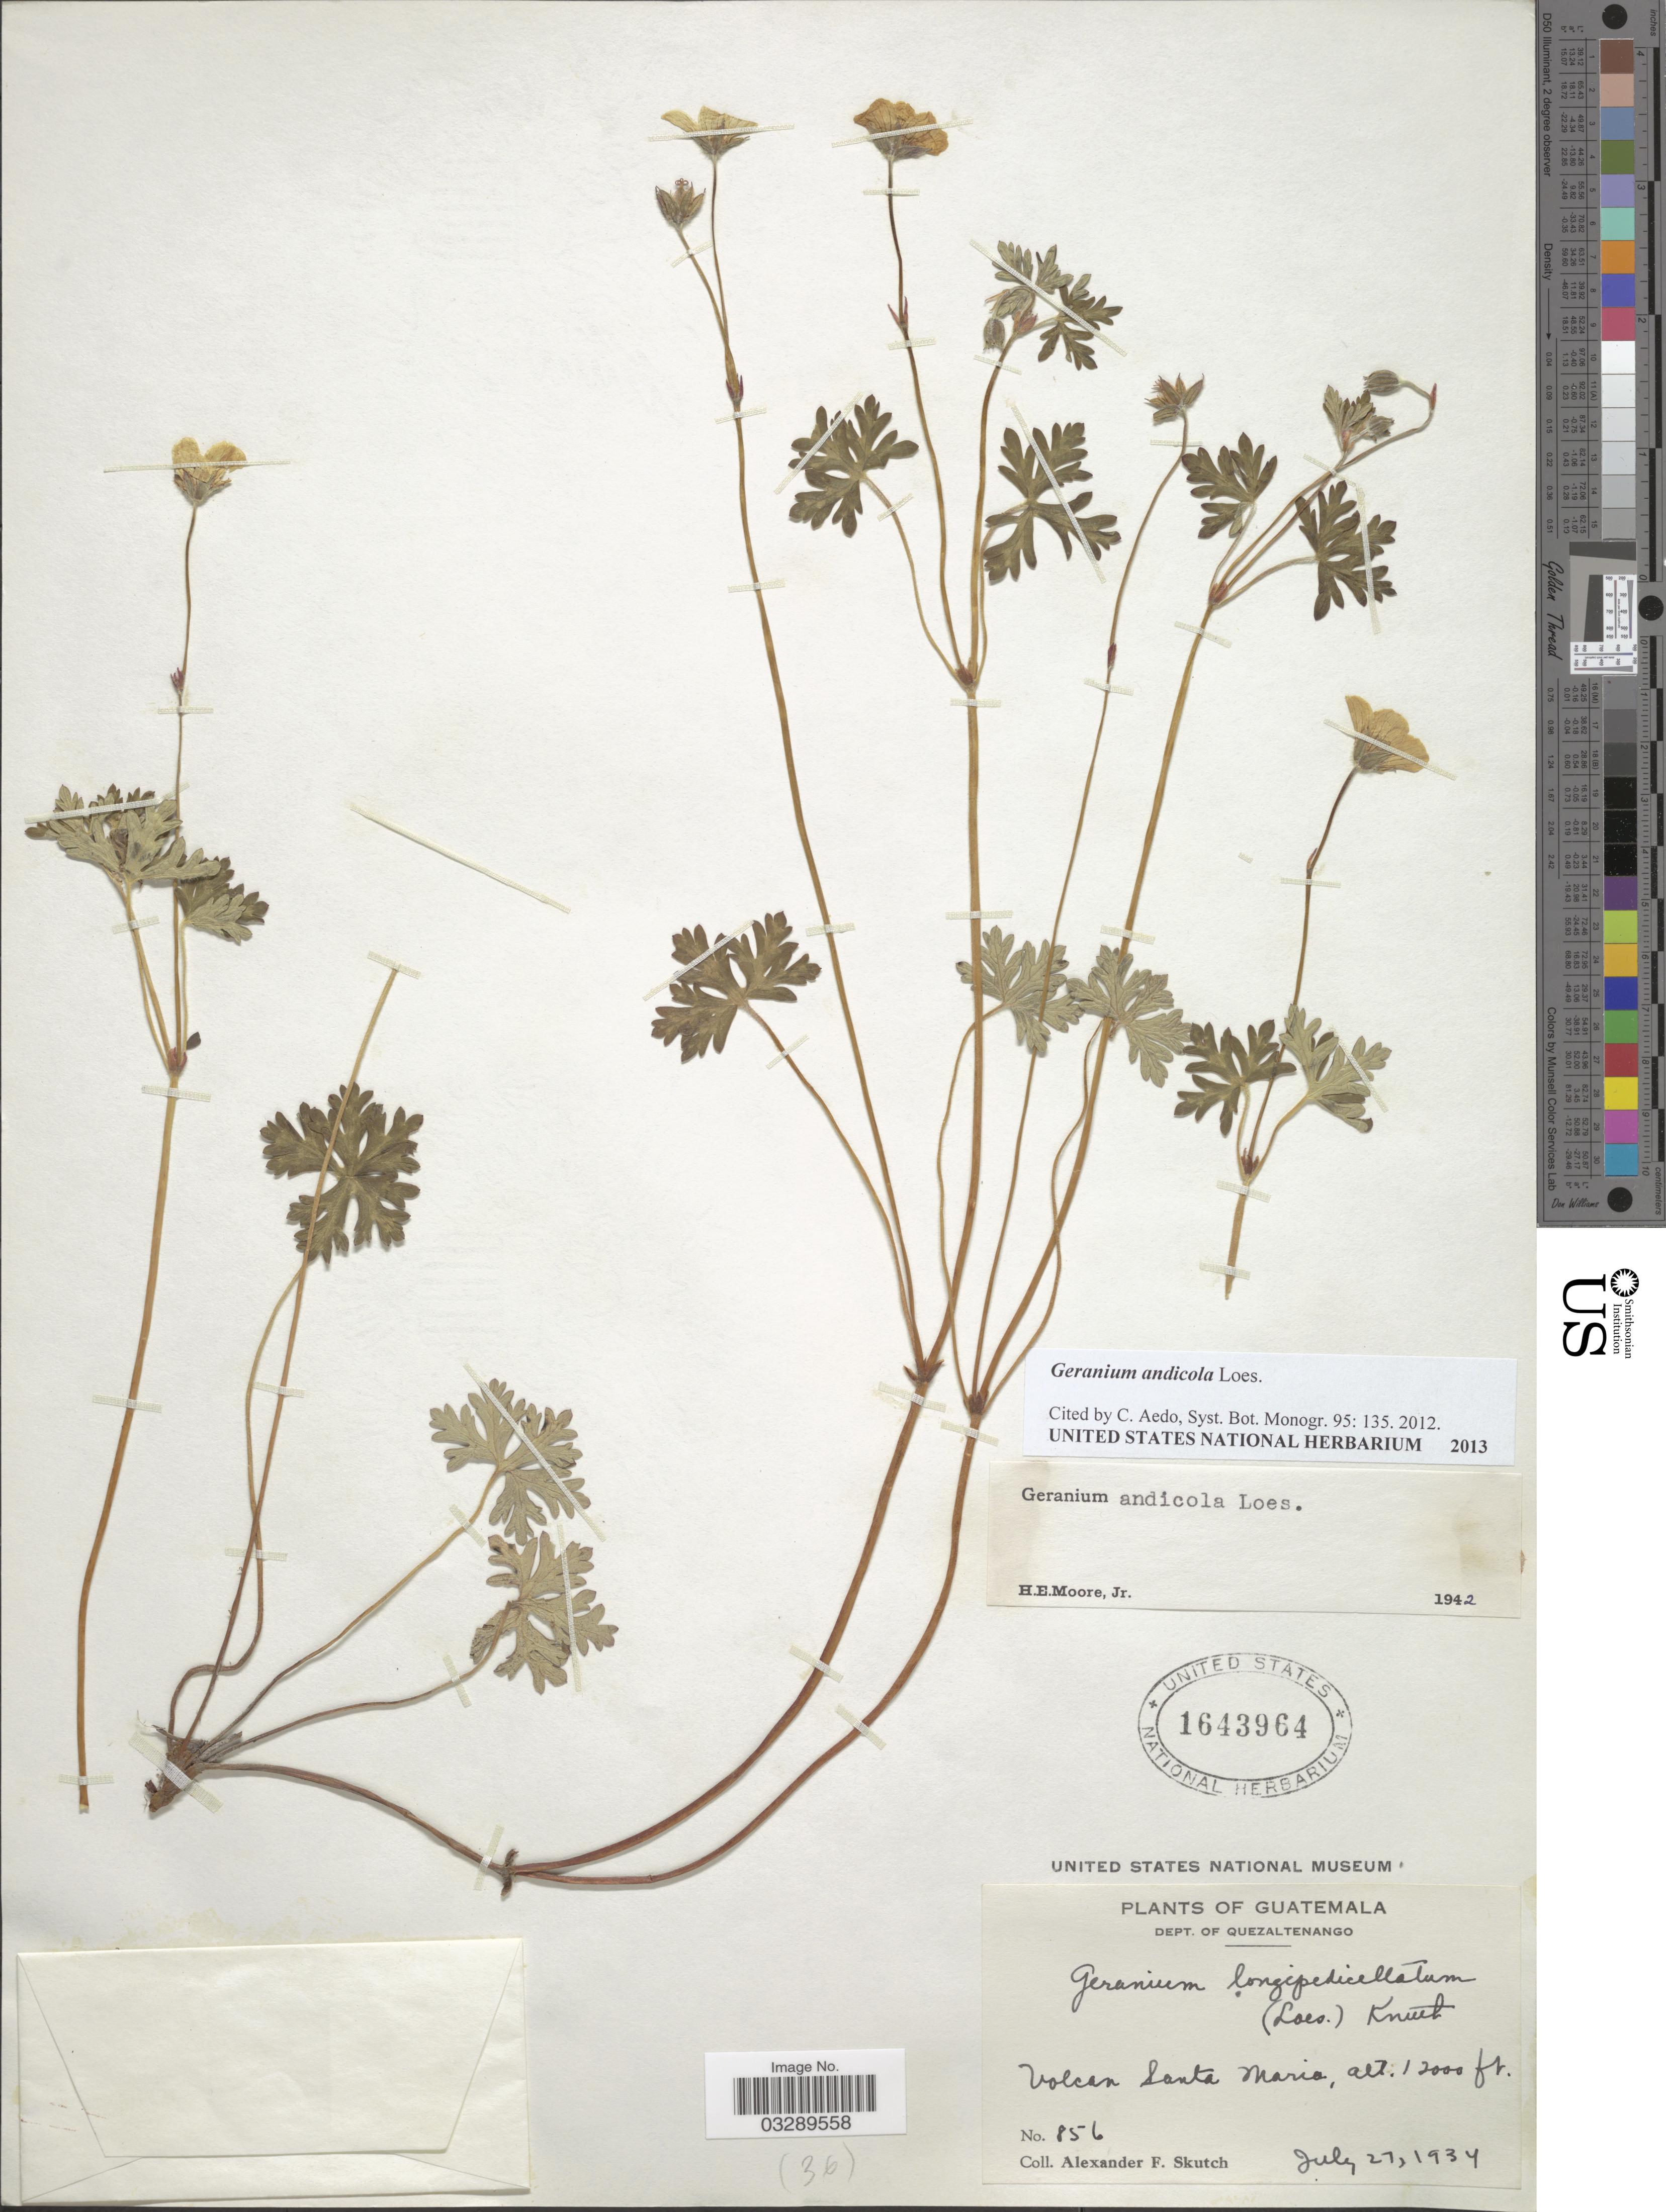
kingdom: Plantae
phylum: Tracheophyta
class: Magnoliopsida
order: Geraniales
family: Geraniaceae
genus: Geranium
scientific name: Geranium andicola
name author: Loes.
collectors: A. F. Skutch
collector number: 856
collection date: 1934-07-27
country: Guatemala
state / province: Quetzaltenango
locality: Dept. of Quezaltenango. Volcan Santa Maria.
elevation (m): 3658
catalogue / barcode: US 1643964